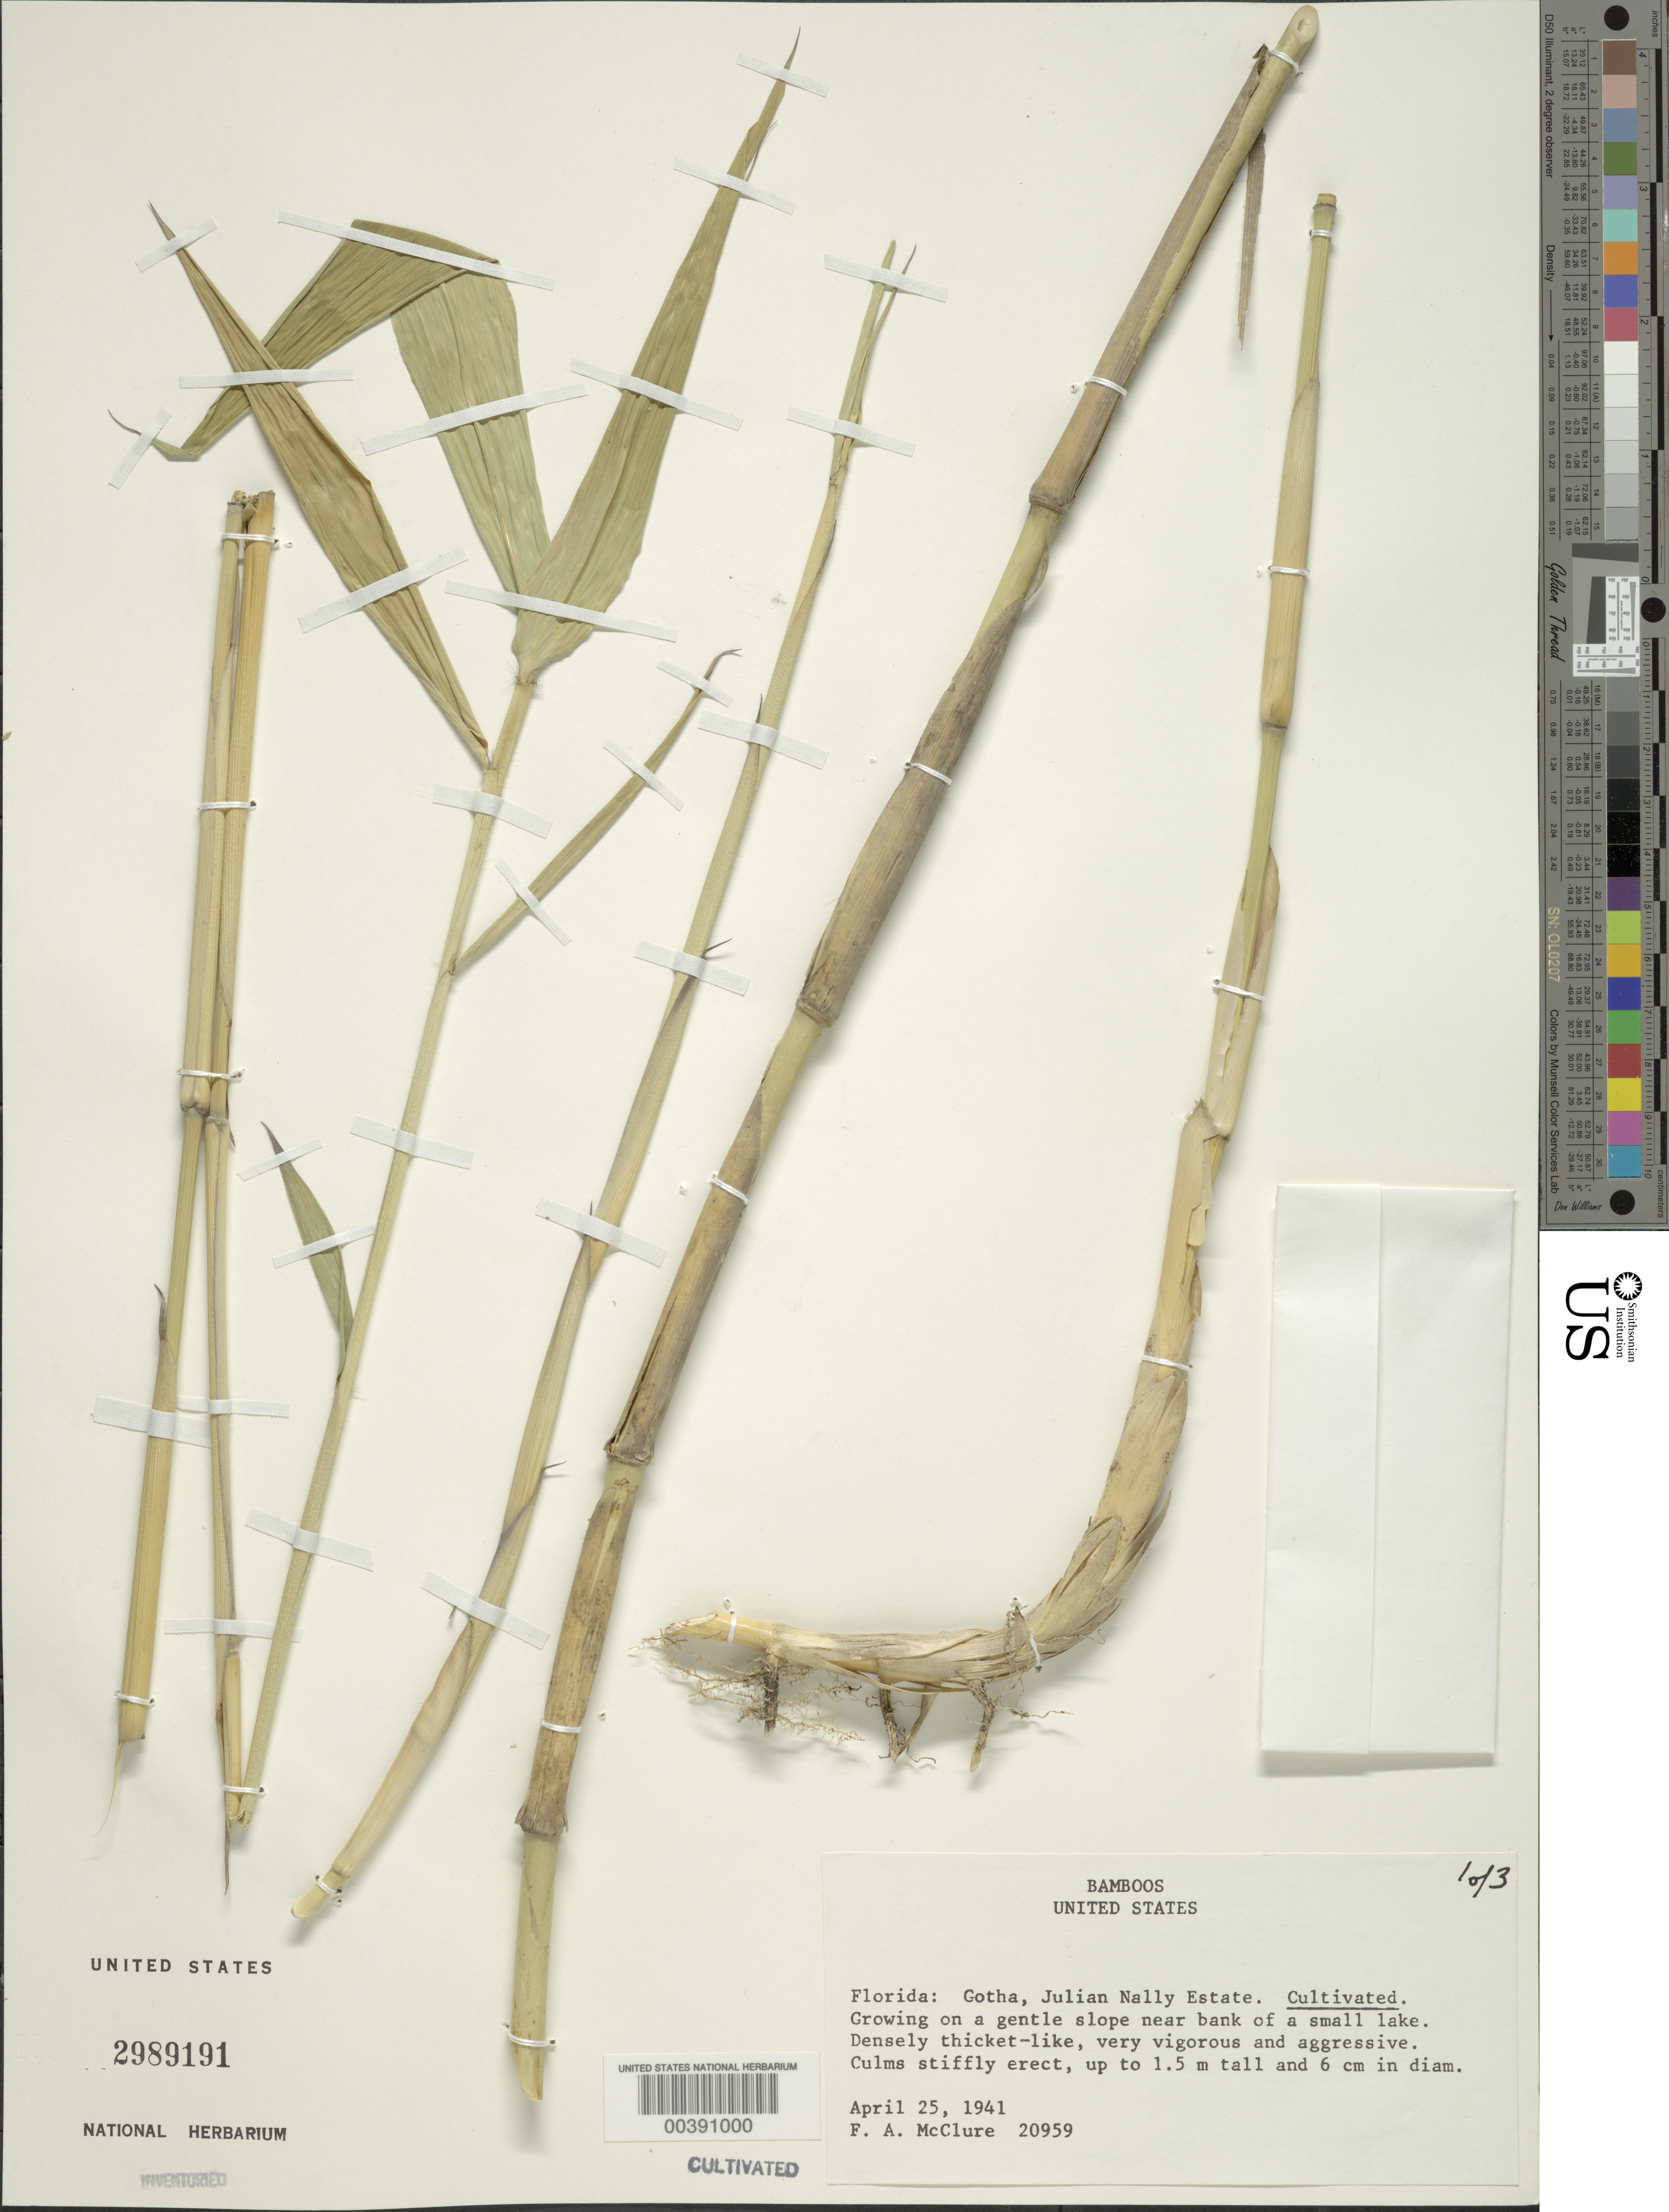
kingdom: Plantae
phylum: Tracheophyta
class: Liliopsida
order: Poales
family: Poaceae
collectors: F. A. McClure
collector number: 20959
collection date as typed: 25 Apr 1941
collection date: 1941-04-25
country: United States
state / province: Florida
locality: Gotha, Julian Nally Estate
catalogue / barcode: US 2989191